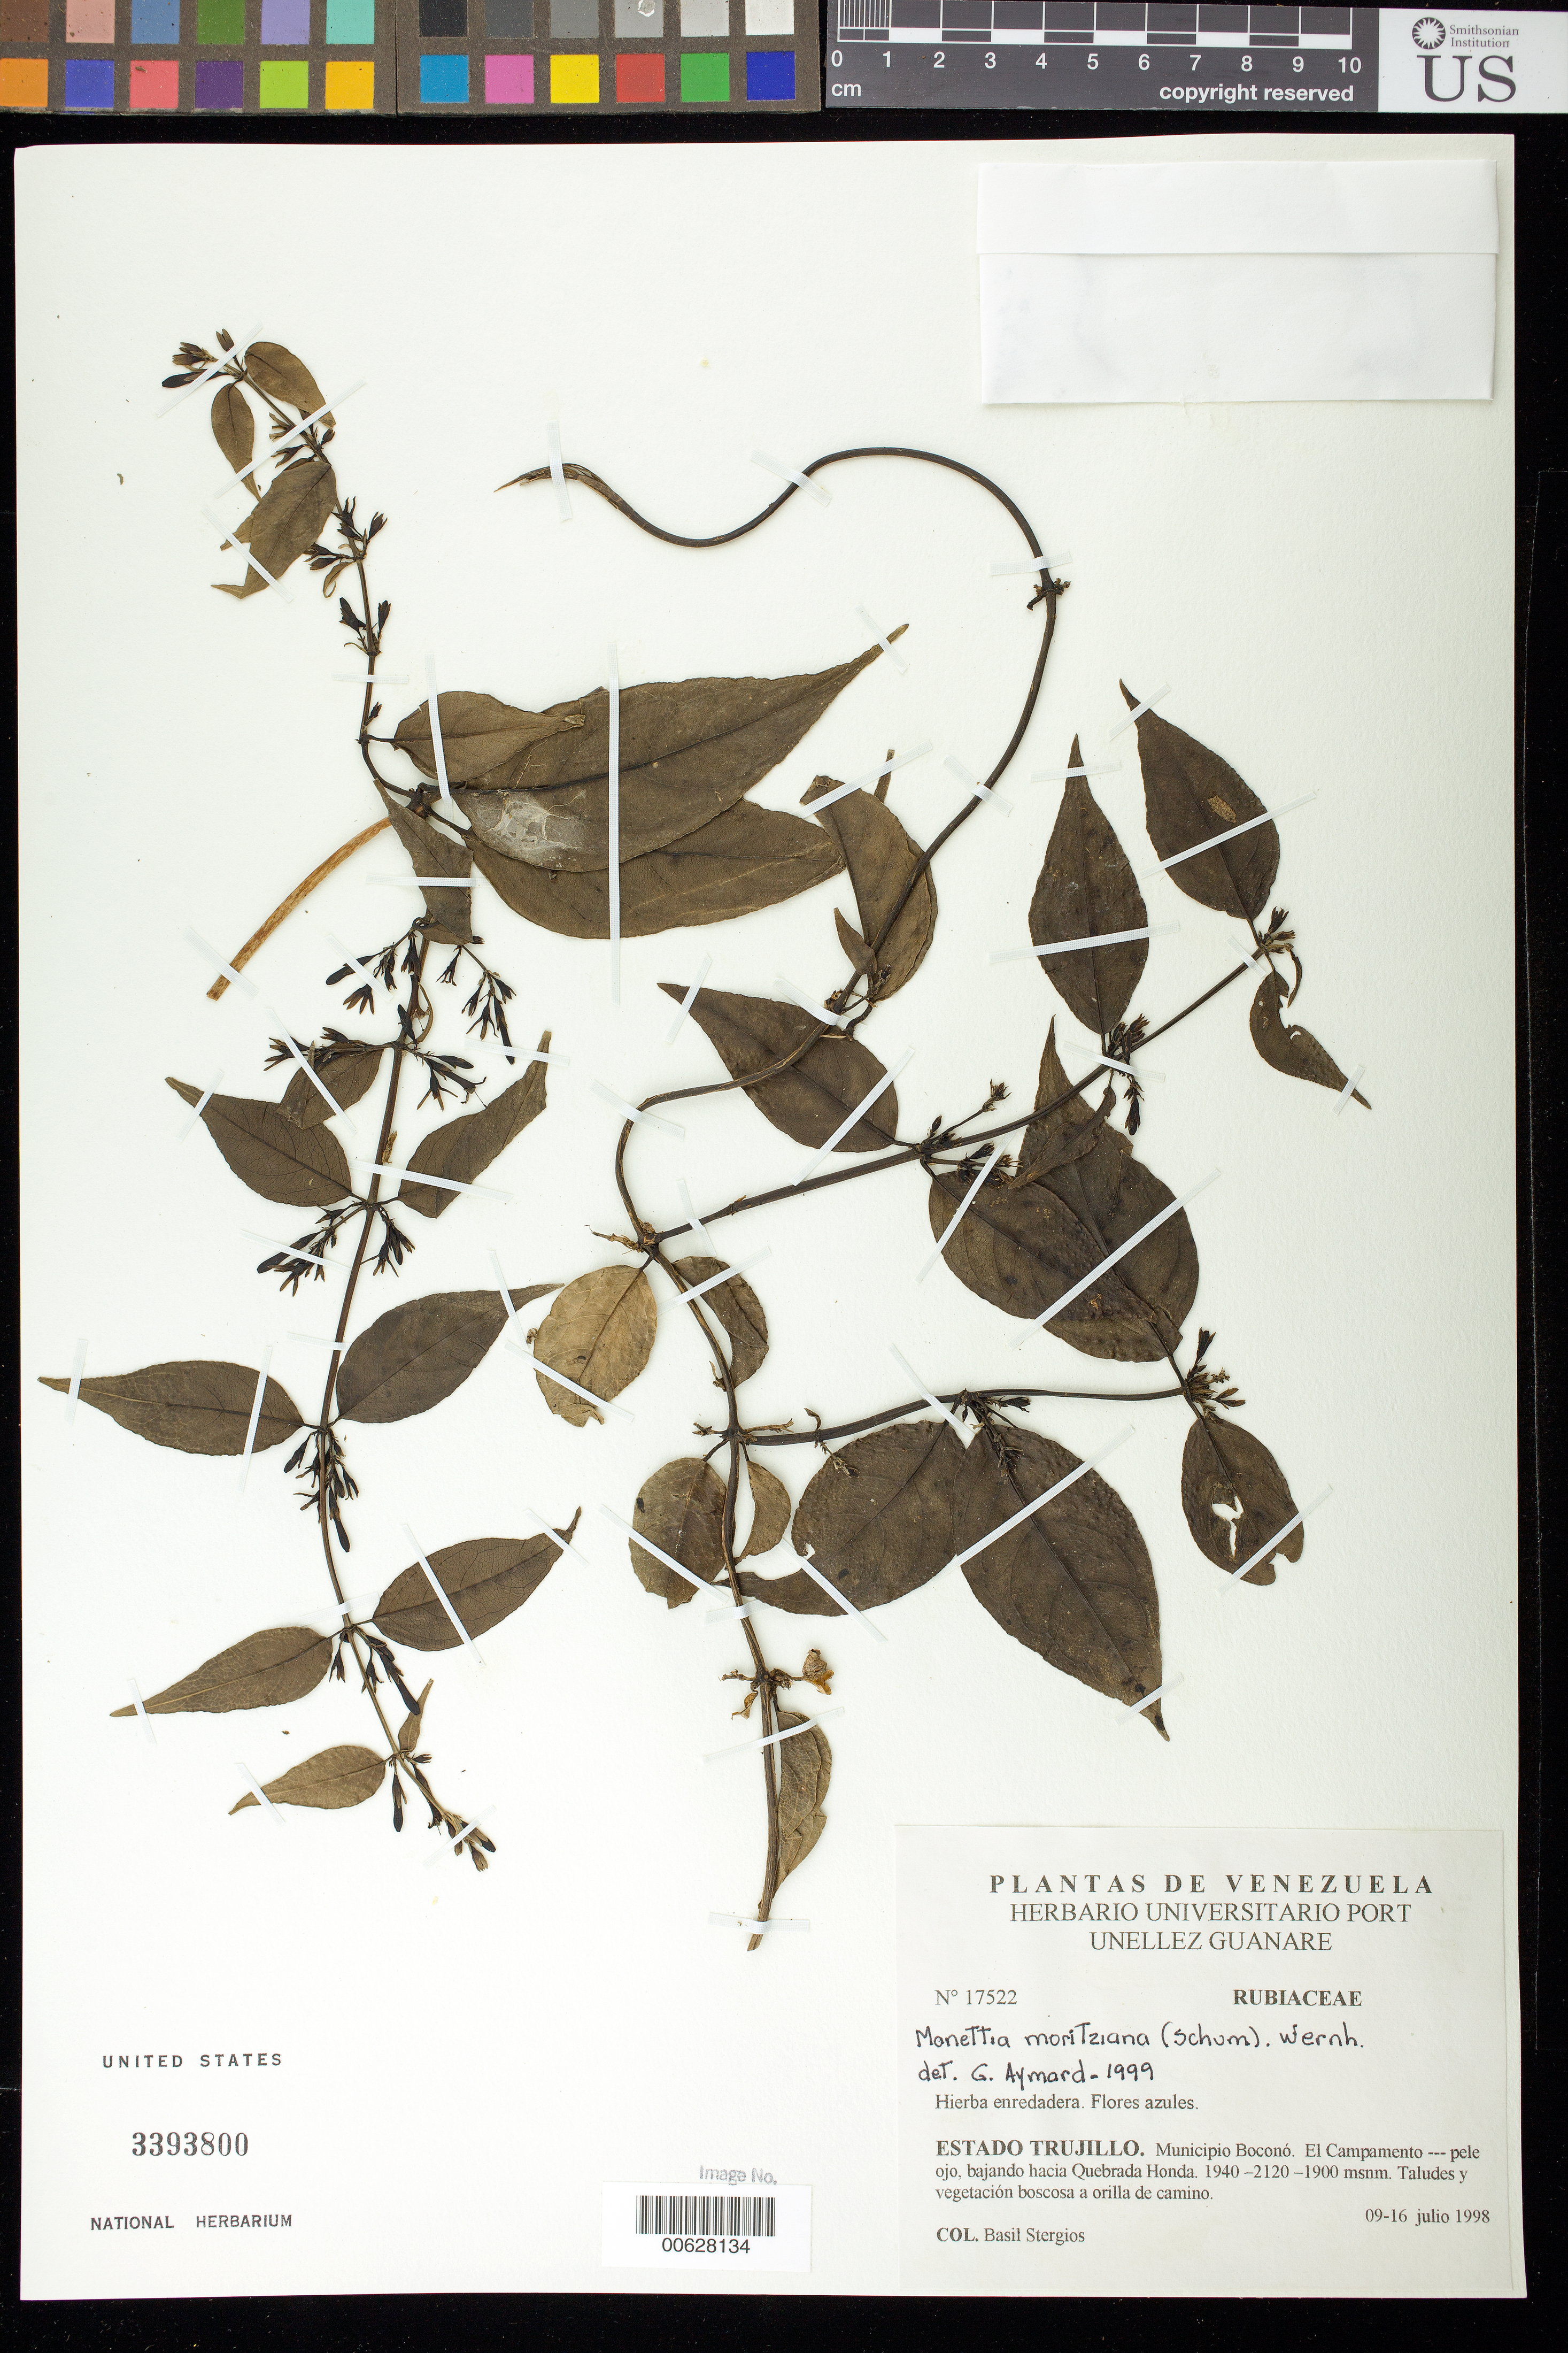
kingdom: Plantae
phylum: Tracheophyta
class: Magnoliopsida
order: Gentianales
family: Rubiaceae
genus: Manettia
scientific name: Manettia moritziana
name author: (K. Schum.) Wernham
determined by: Aymard C., G. A., (PORT), Univ. Nac. Exp. de los Llanos Ezequiel Zamora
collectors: B. G. Stergios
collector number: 17522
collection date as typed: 09 Jul 1998 to 16 Jul 1998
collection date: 1998-07-09/1998-07-16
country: Venezuela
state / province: Trujillo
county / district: Boconó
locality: Parque Nacional Guaramacal, El campamento-pele ojo, bajando hacia Quebrada Honda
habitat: Taludes y vegetación boscosa a orilla de camino.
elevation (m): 1900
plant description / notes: MO, PORT, US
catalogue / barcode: US 3393800